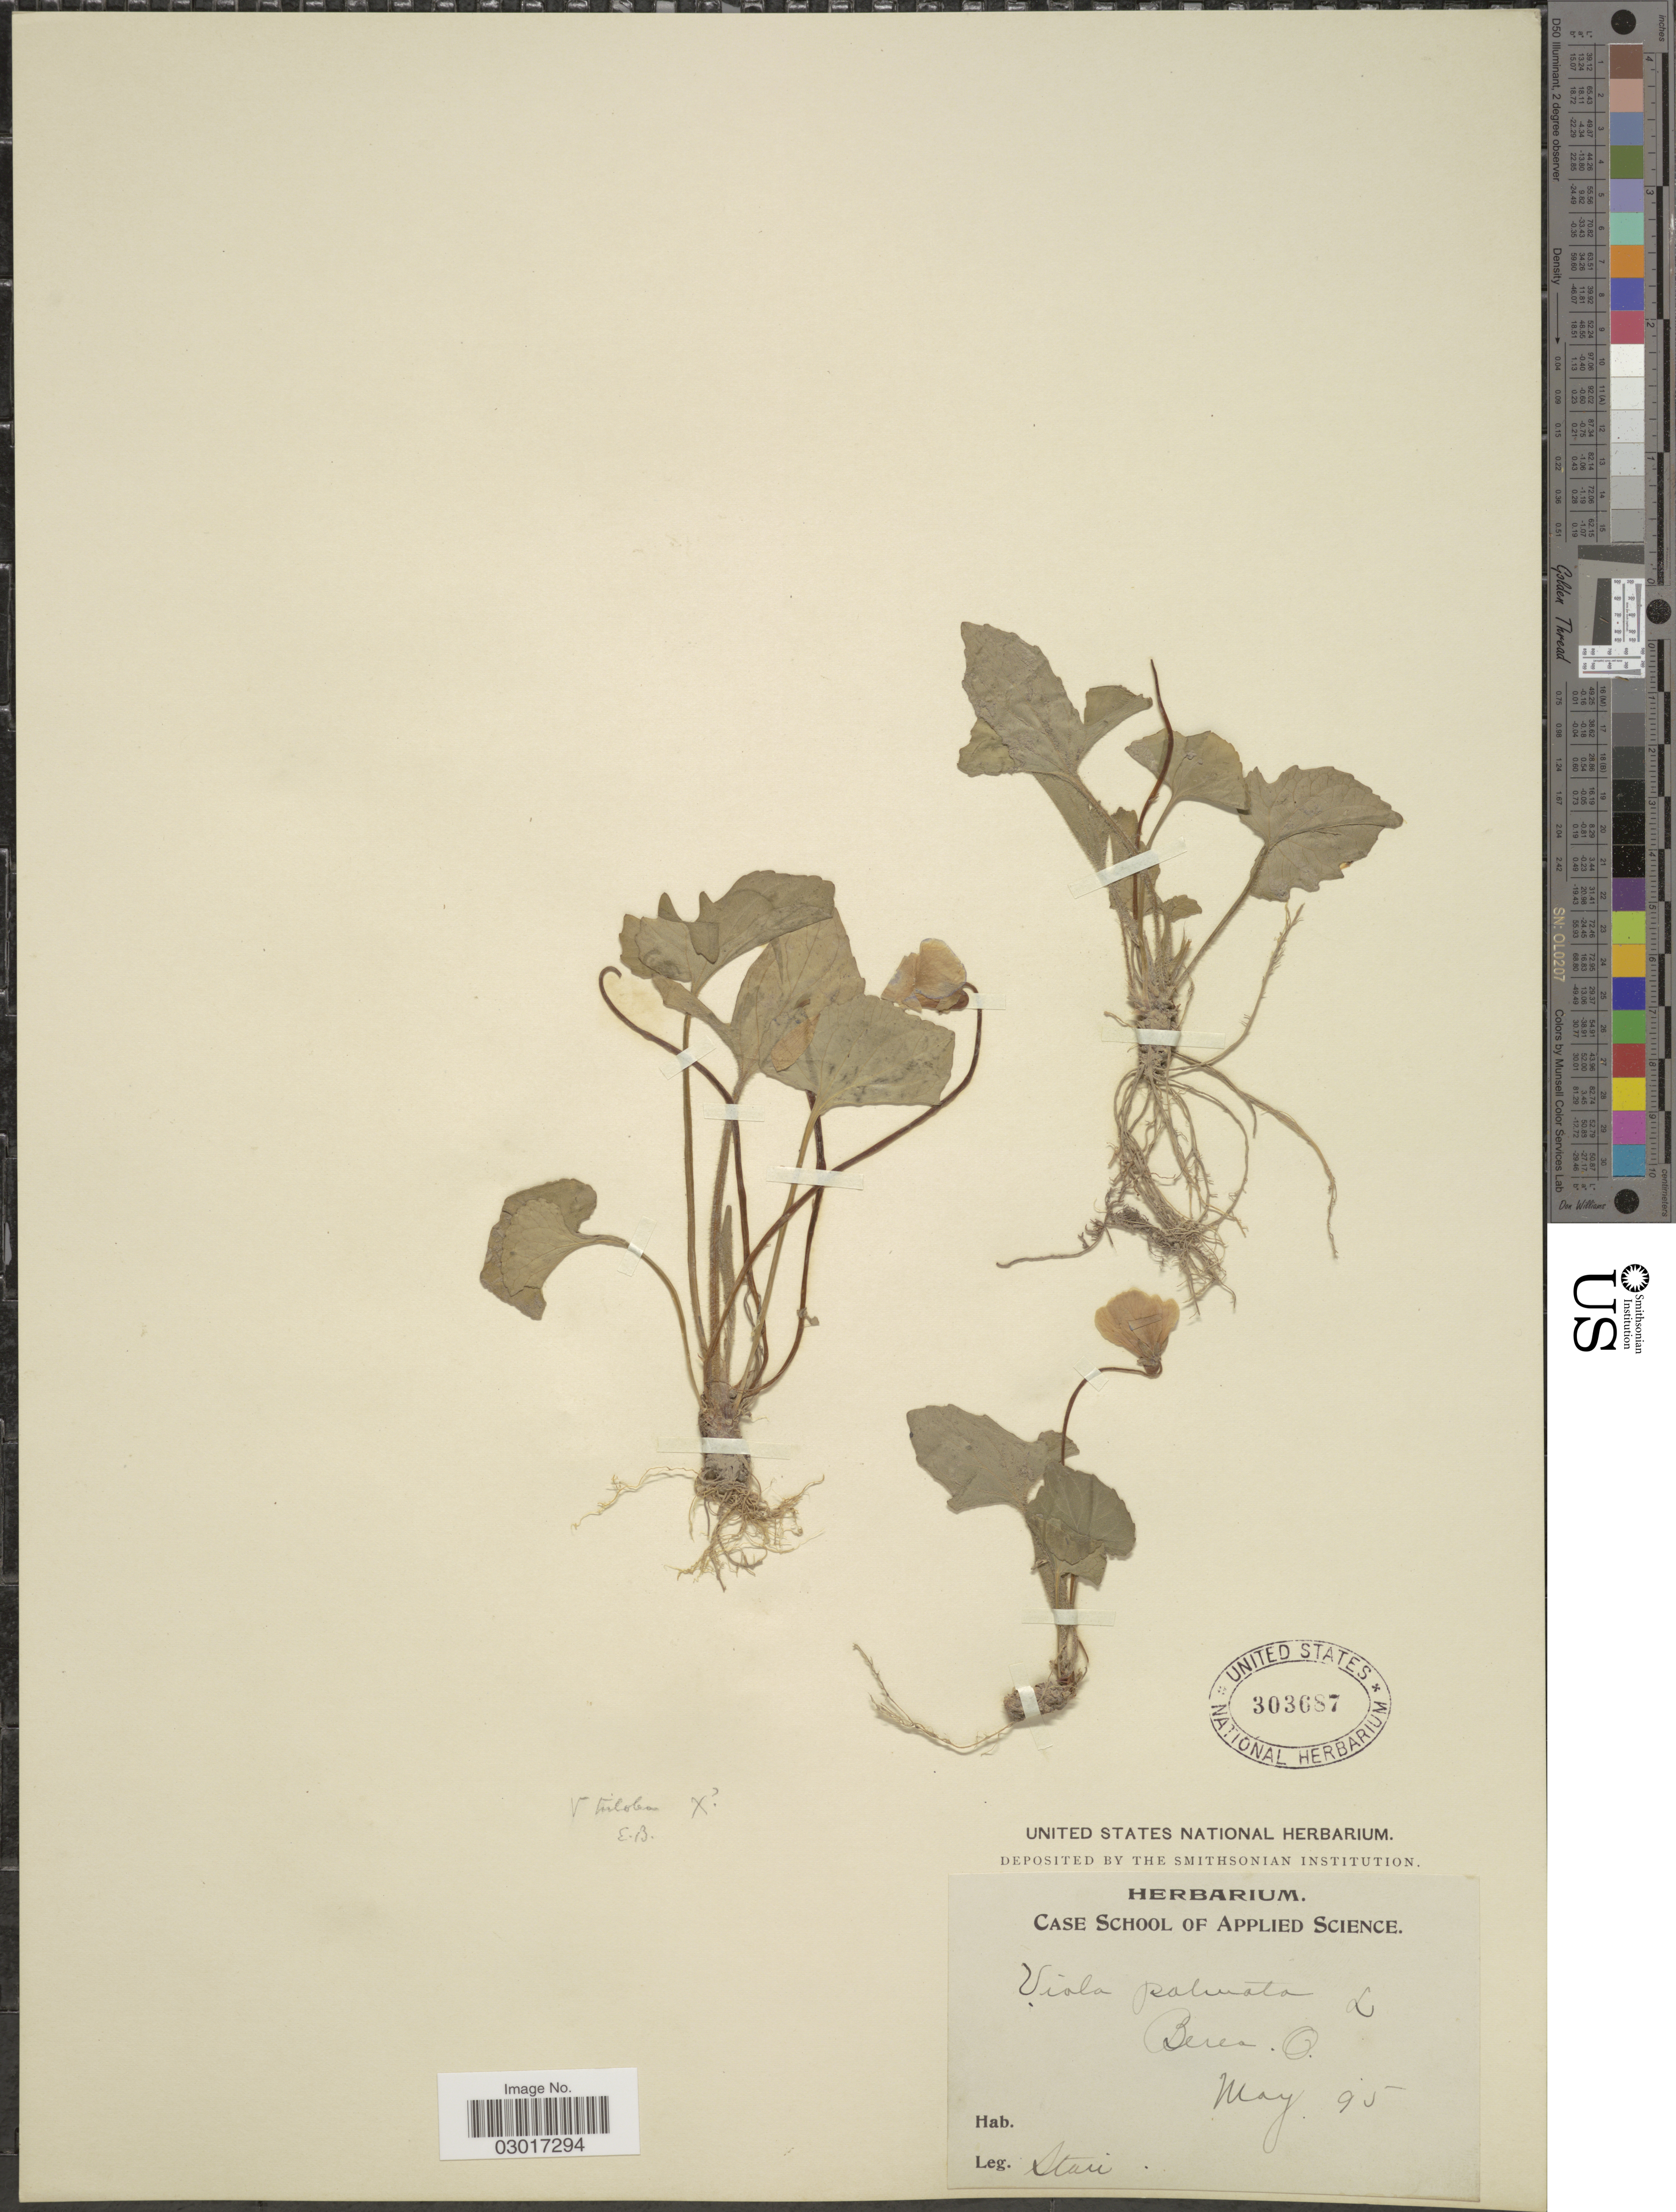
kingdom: Plantae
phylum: Tracheophyta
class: Magnoliopsida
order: Malpighiales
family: Violaceae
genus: Viola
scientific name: Viola triloba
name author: Schwein.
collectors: -. Stan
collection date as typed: Transcribed d/m/y: /5/95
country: United States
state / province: Ohio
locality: Berea.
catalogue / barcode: US 303687